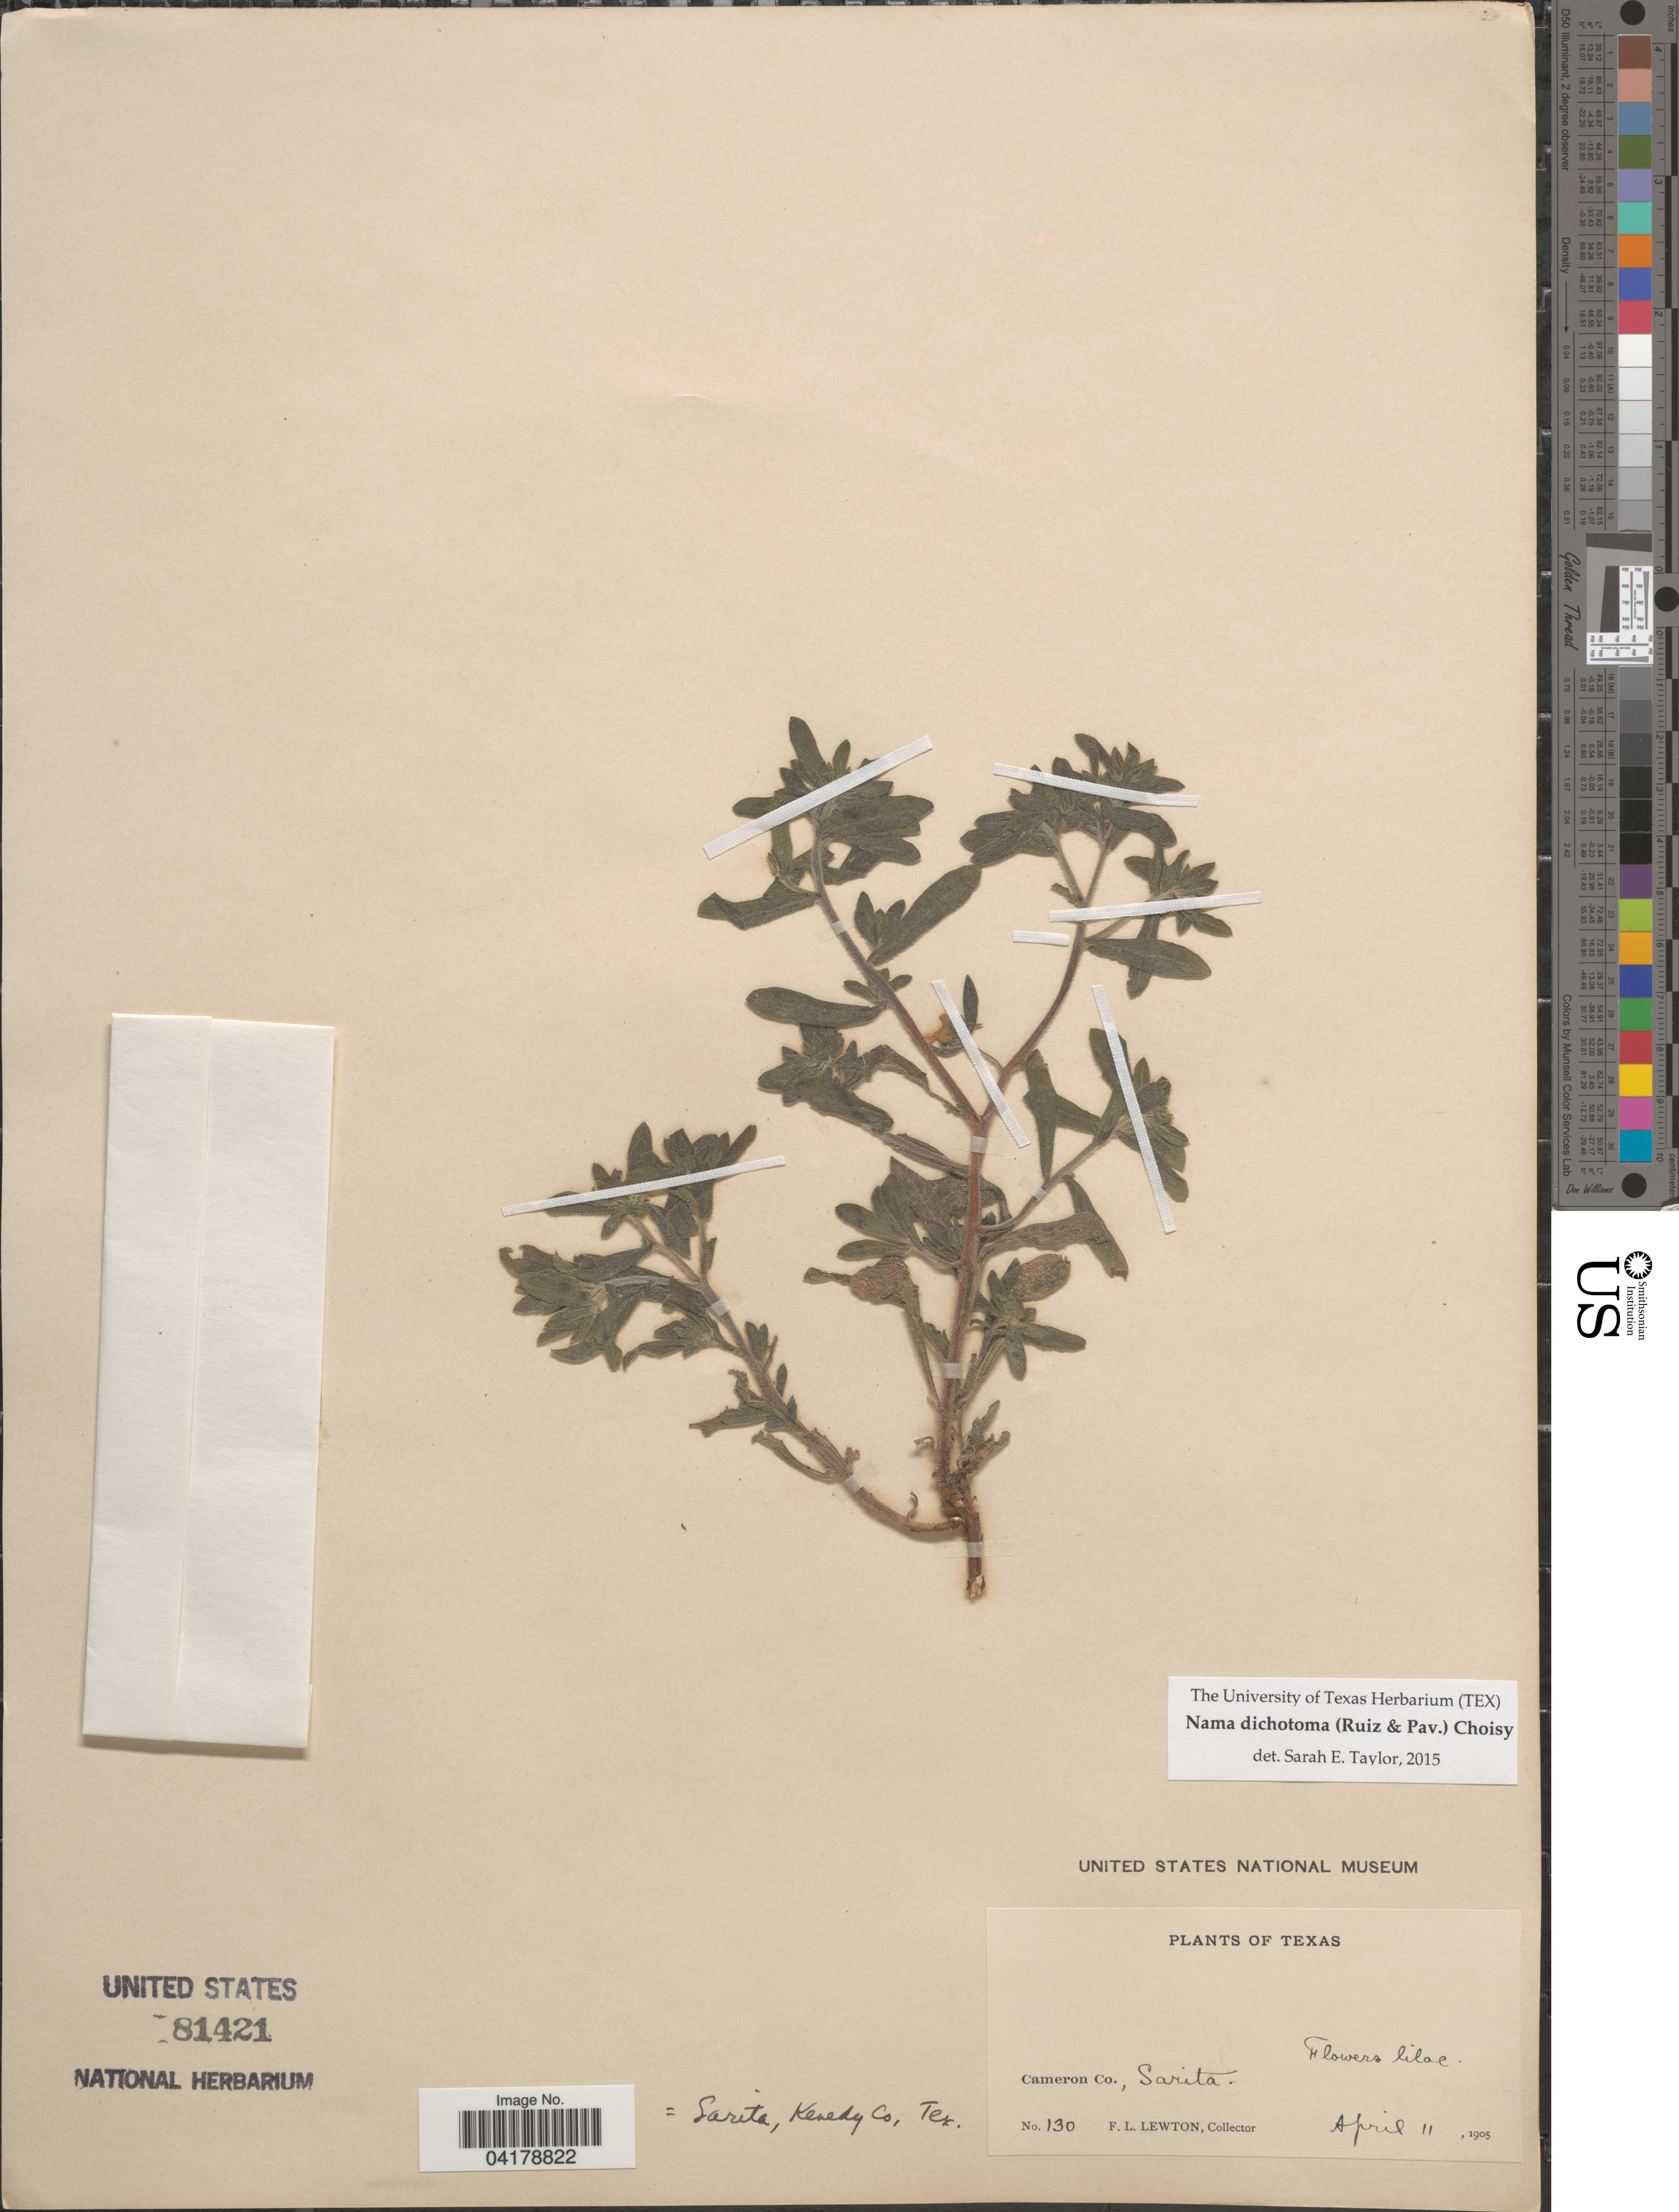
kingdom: Plantae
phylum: Tracheophyta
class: Magnoliopsida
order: Boraginales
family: Namaceae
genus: Nama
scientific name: Nama dichotoma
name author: (Ruiz & Pav.) Choisy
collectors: F. L. Lewton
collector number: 130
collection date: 1905-04-11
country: United States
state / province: Texas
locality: Cameron Co., Sarita. Kenedy Co.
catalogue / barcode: US 81421